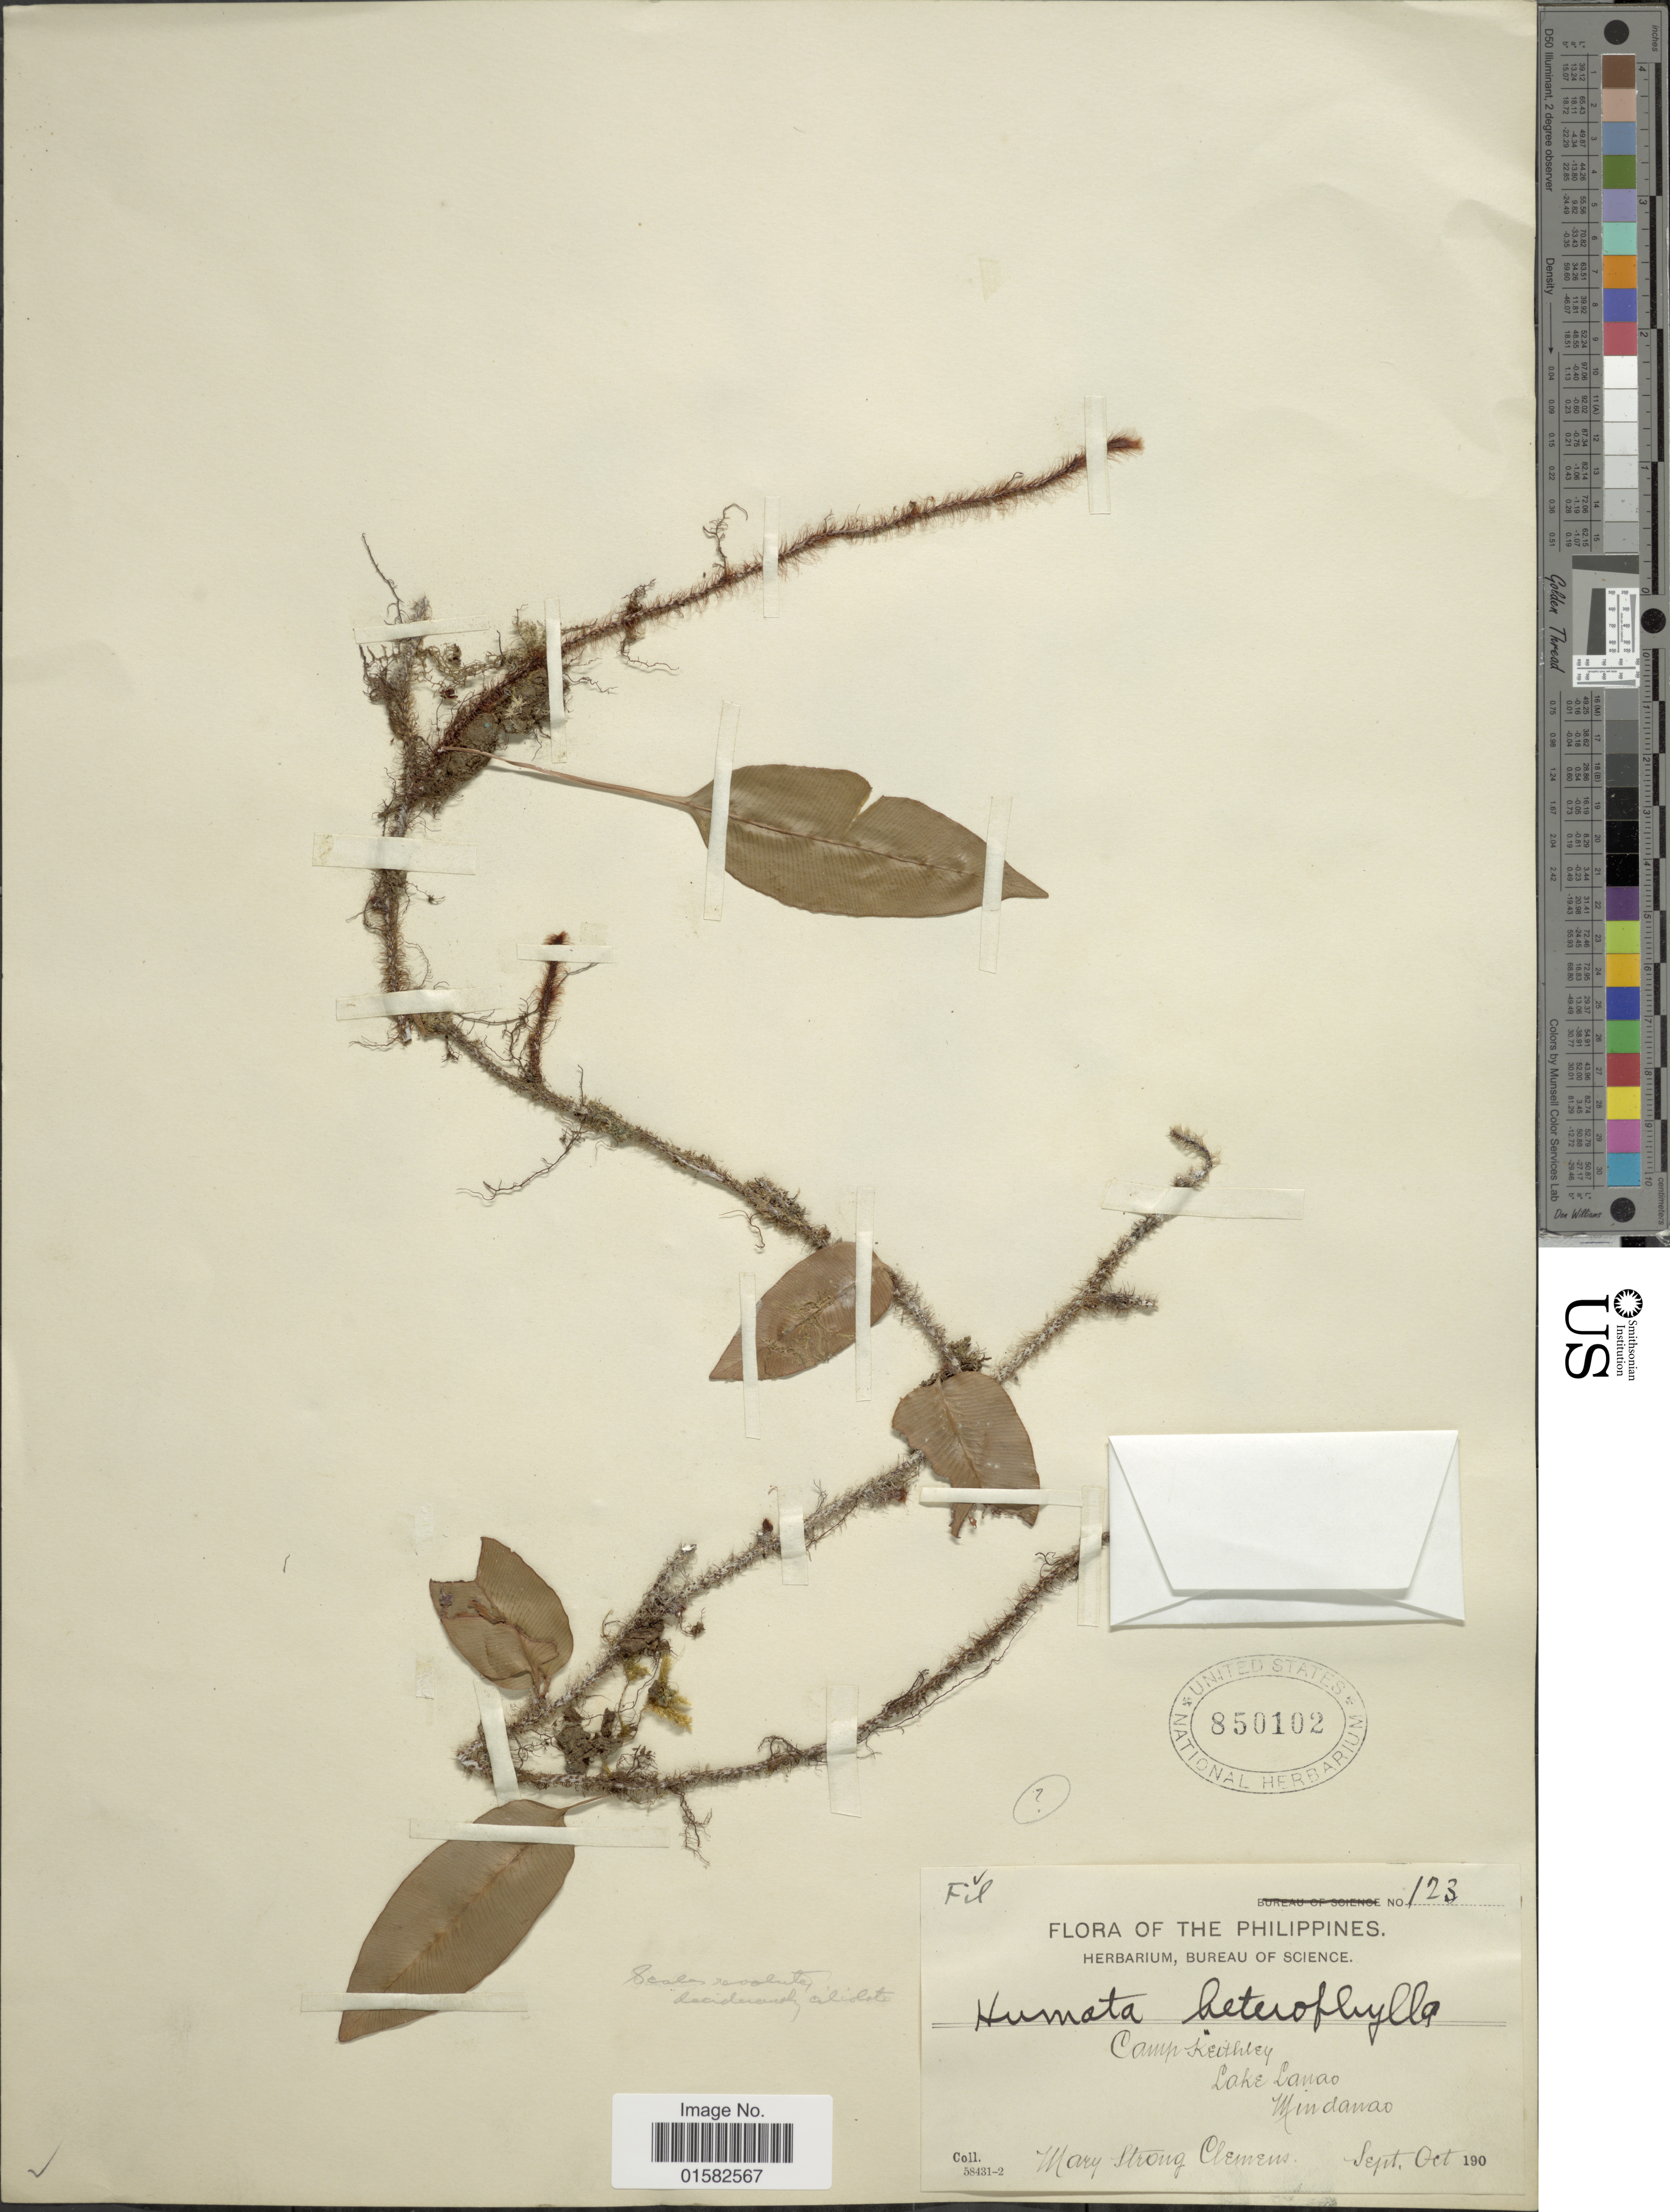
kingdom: Plantae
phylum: Tracheophyta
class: Polypodiopsida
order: Polypodiales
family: Davalliaceae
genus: Humata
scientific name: Humata heterophylla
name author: (Sm.) Desv.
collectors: M. S. Clemens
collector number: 123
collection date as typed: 190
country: Philippines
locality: Camp Keithley, lake Lanao,Mindano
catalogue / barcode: US 850102